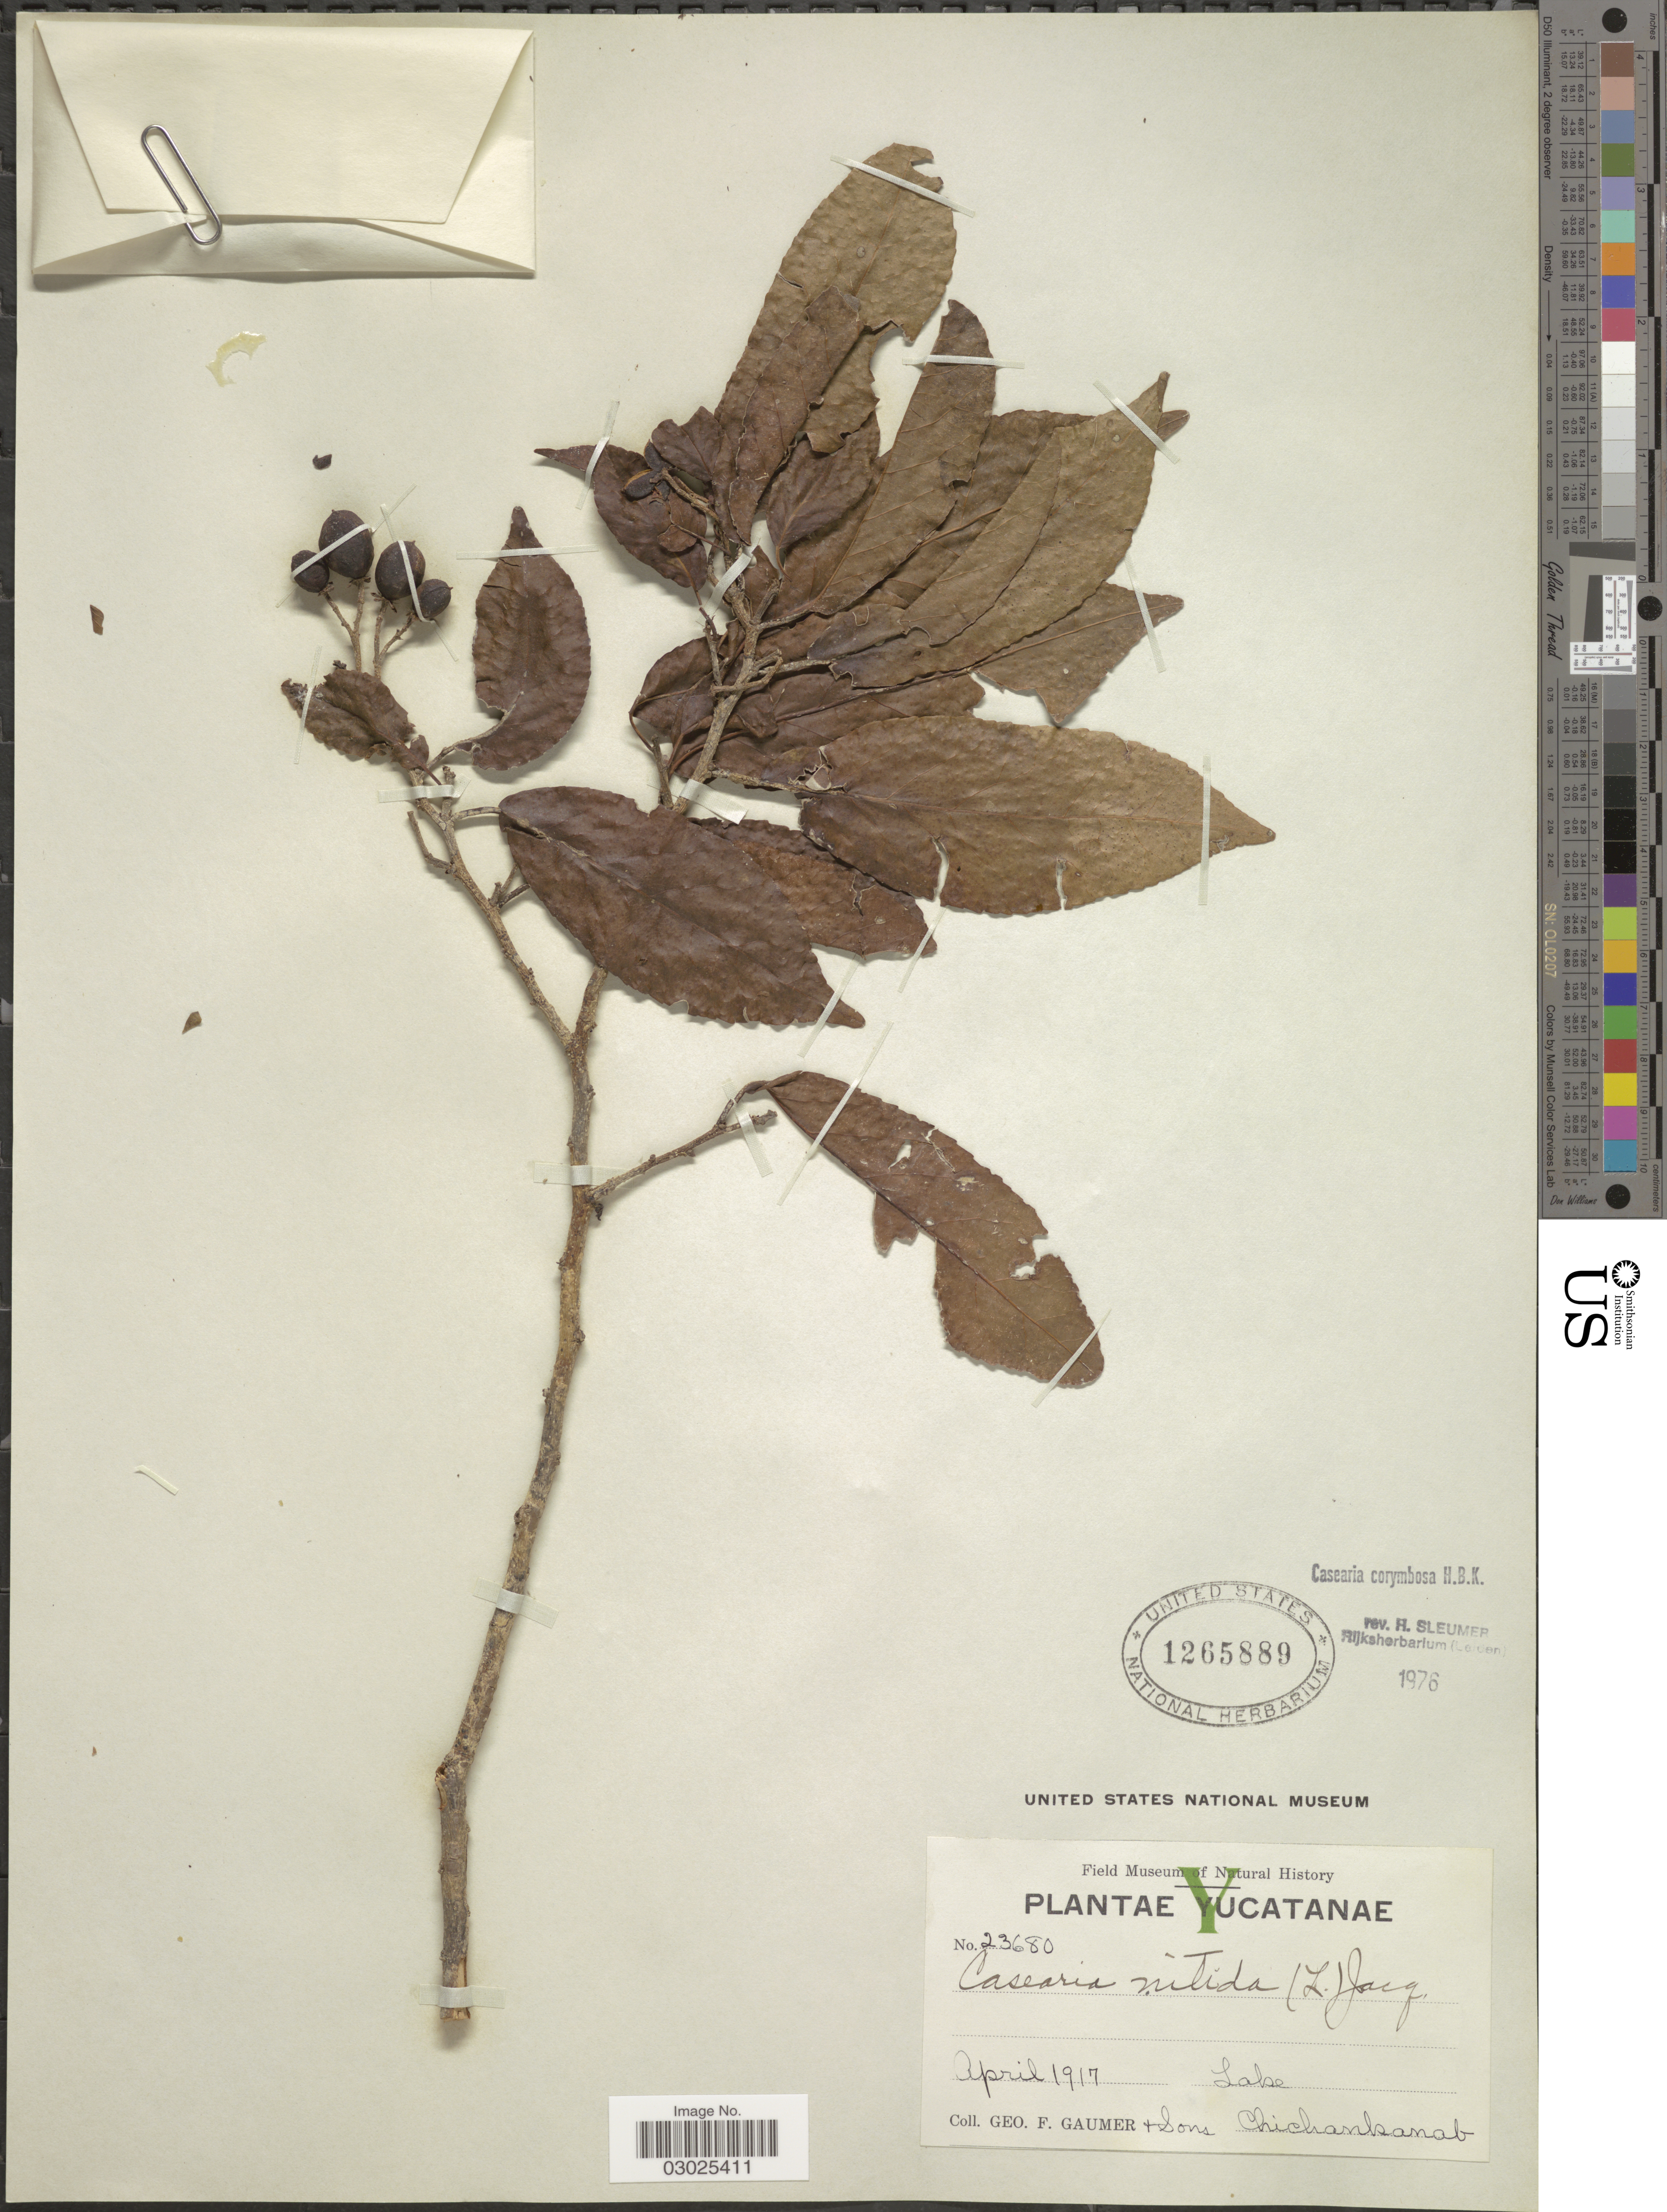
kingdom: Plantae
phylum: Tracheophyta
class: Magnoliopsida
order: Malpighiales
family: Salicaceae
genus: Casearia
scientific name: Casearia corymbosa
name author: Kunth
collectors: G. F. Gaumer & Sons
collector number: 23680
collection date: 1917-04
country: Mexico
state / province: Yucatán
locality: Lake Chichankanab.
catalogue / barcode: US 1265889